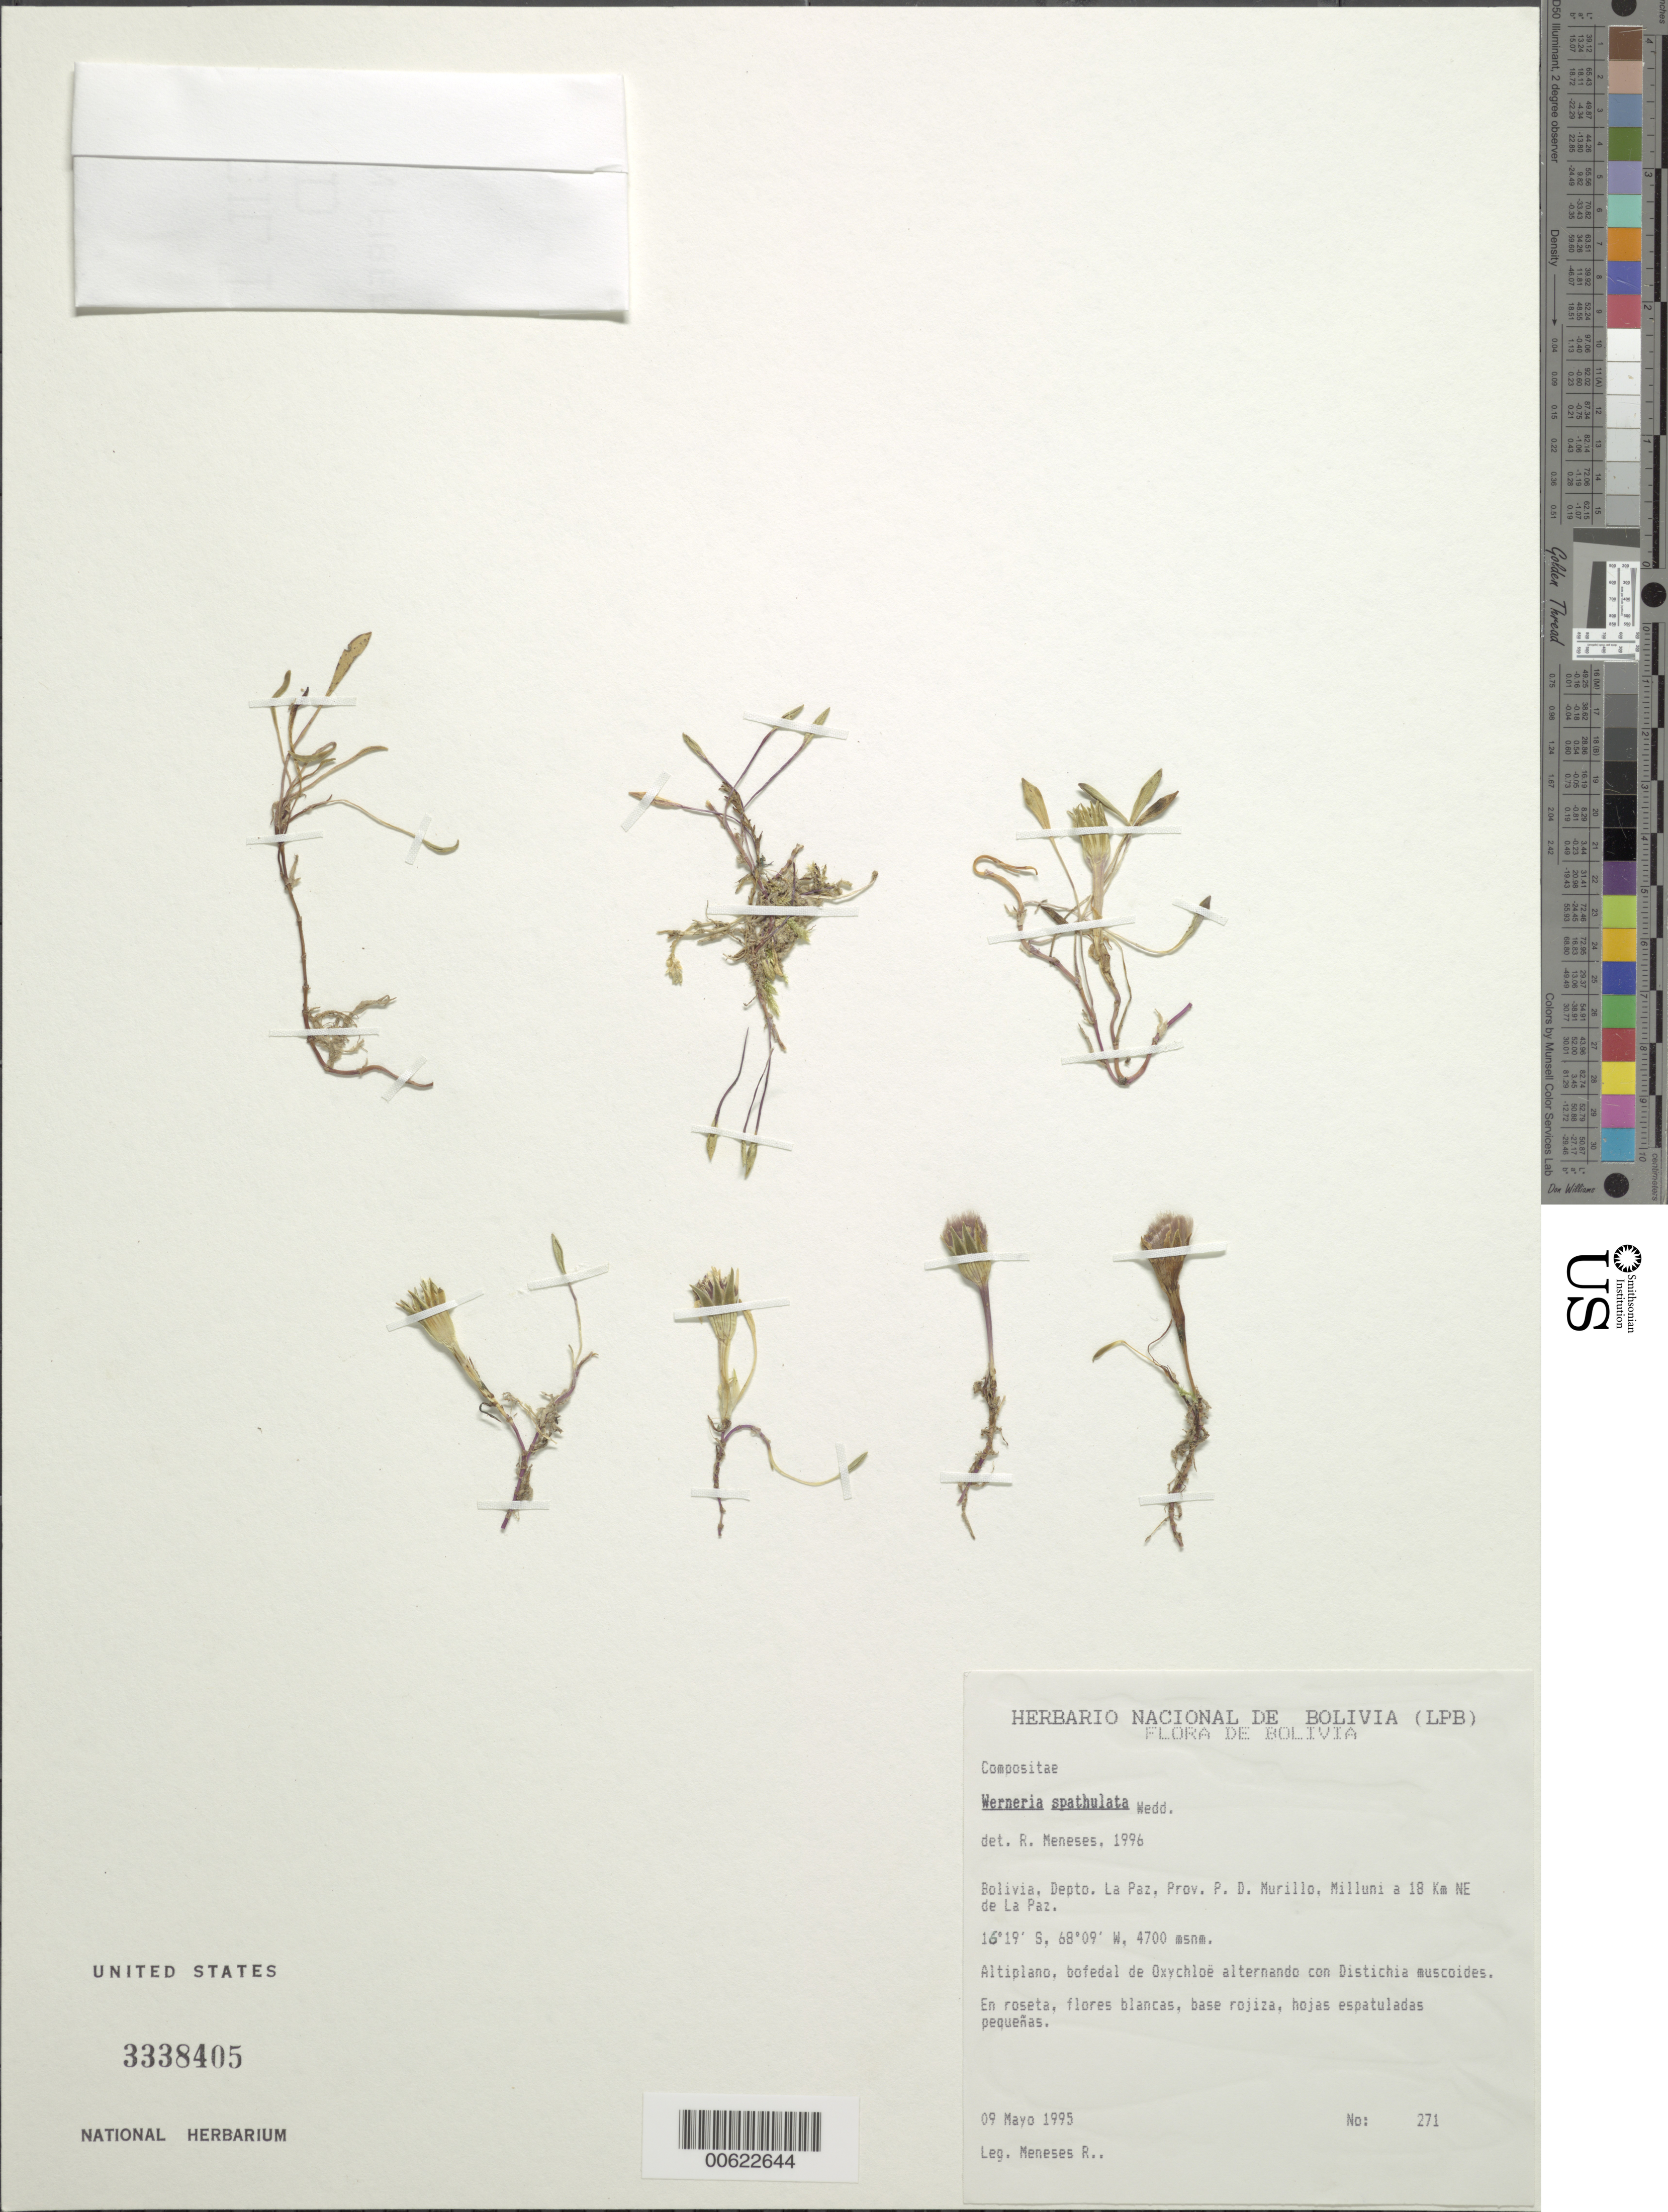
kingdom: Plantae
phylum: Tracheophyta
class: Magnoliopsida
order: Asterales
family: Asteraceae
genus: Werneria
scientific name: Werneria spathulata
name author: Wedd.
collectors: R. Meneses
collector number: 271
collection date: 1995-05-09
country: Bolivia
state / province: La Paz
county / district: Murillo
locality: Prov. P.D. Murillo, Milluni a 18 km NE de La Paz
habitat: Altiplano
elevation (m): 4700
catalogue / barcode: US 3338405